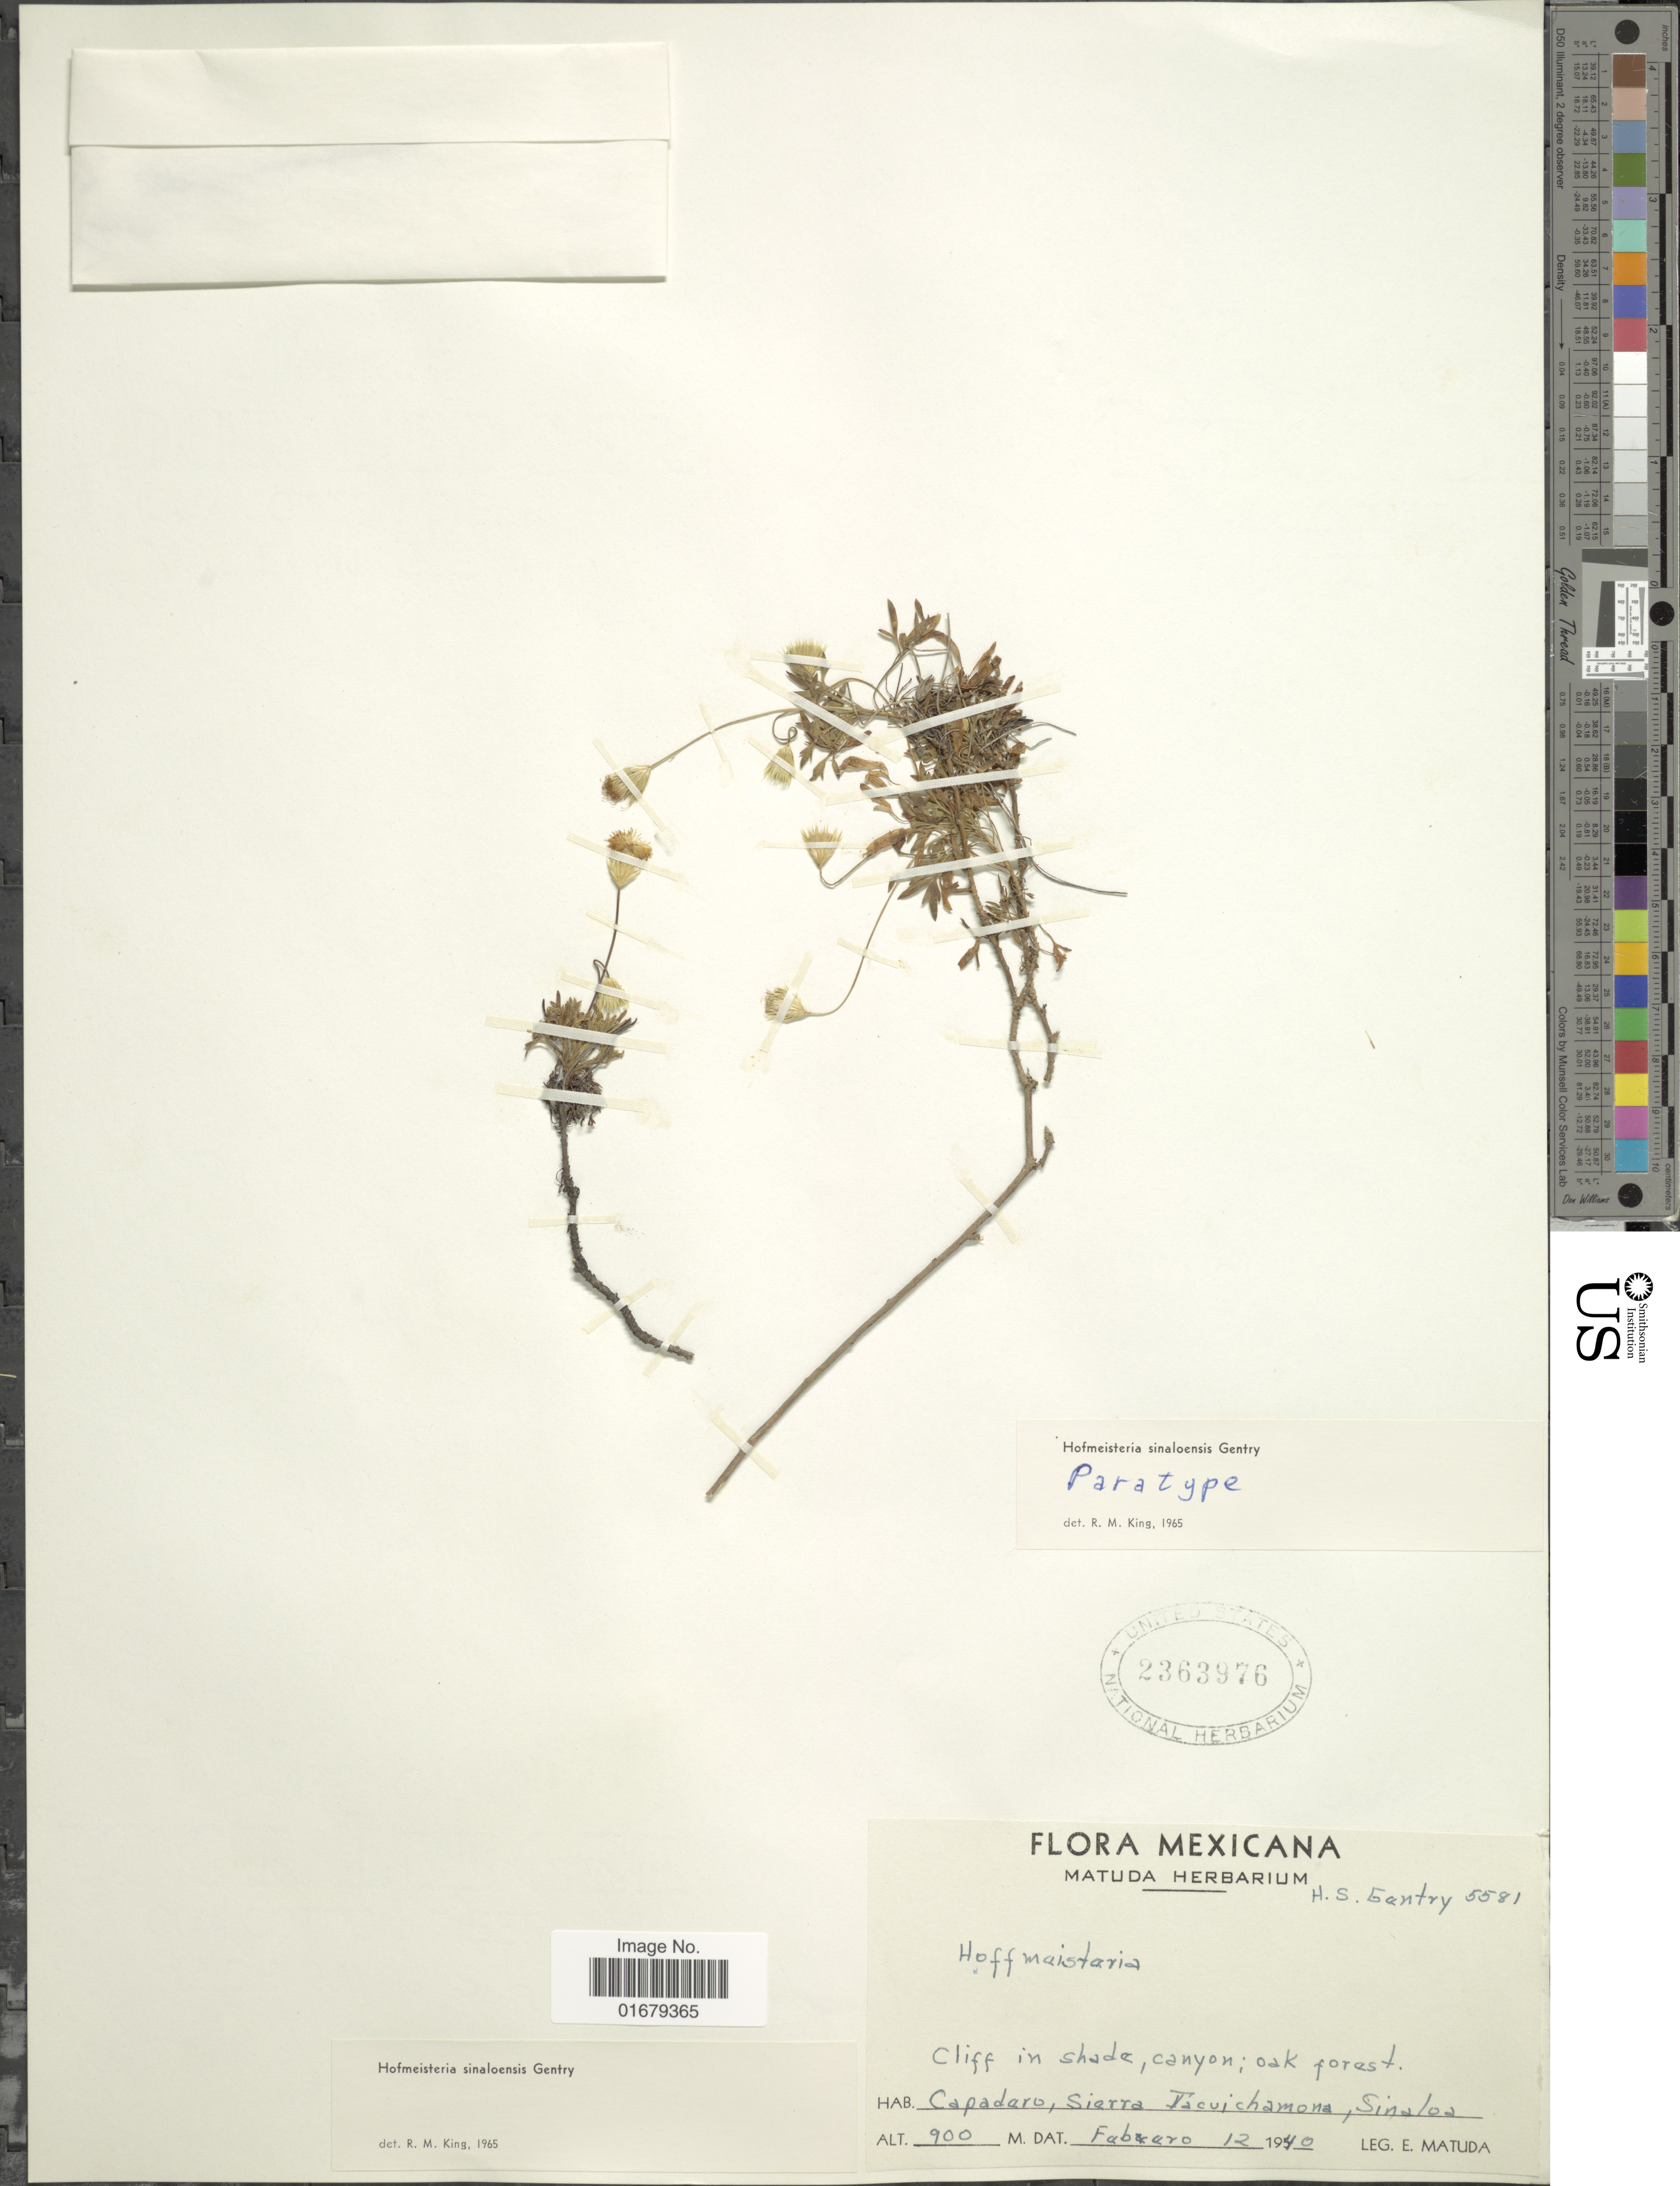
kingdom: Plantae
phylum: Tracheophyta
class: Magnoliopsida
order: Asterales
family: Asteraceae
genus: Hofmeisteria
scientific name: Hofmeisteria sinaloensis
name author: Gentry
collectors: E. Matuda & H. S. Gentry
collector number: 5581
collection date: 1940-02-12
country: Mexico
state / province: Sinaloa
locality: Cliff in shade, canyon ; oak forest, Capadero, Sierra Tacuichamona.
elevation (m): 900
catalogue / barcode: US 2363976